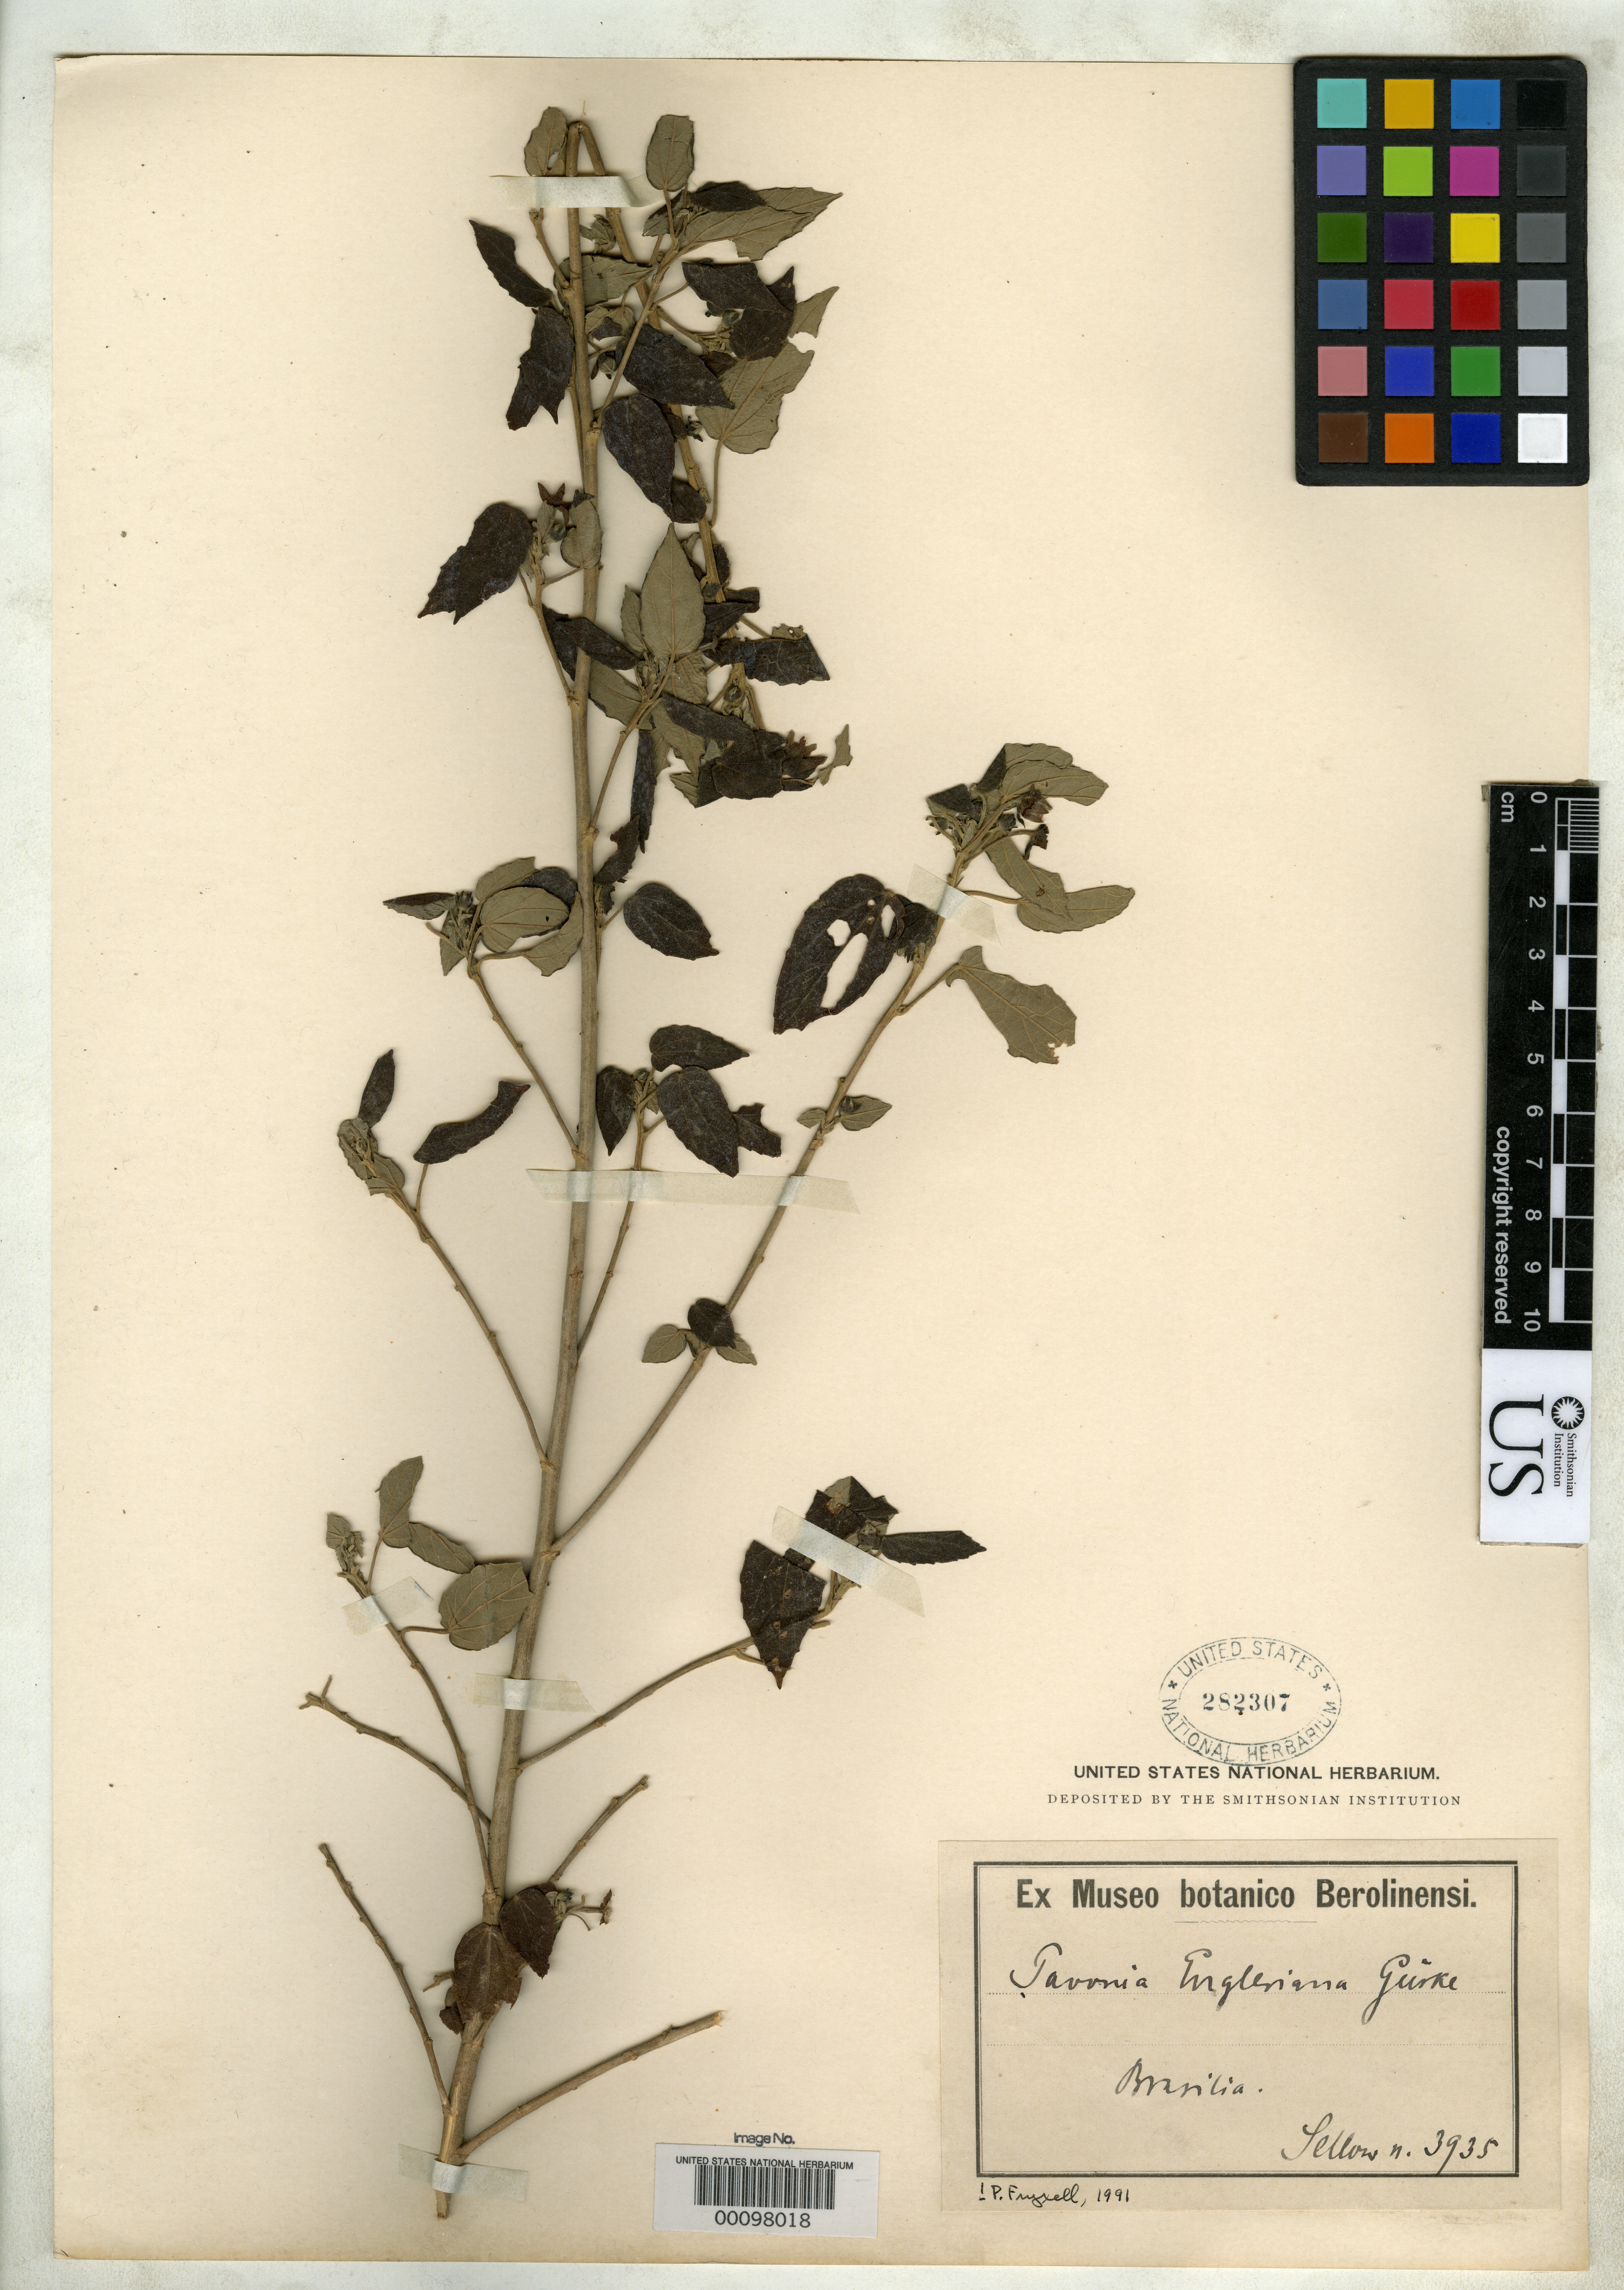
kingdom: Plantae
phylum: Tracheophyta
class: Magnoliopsida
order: Malvales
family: Malvaceae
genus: Pavonia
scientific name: Pavonia engleriana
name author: Gürke in Mart.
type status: Isotype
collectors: F. Sellow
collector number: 3935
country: Brazil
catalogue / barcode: US 282307